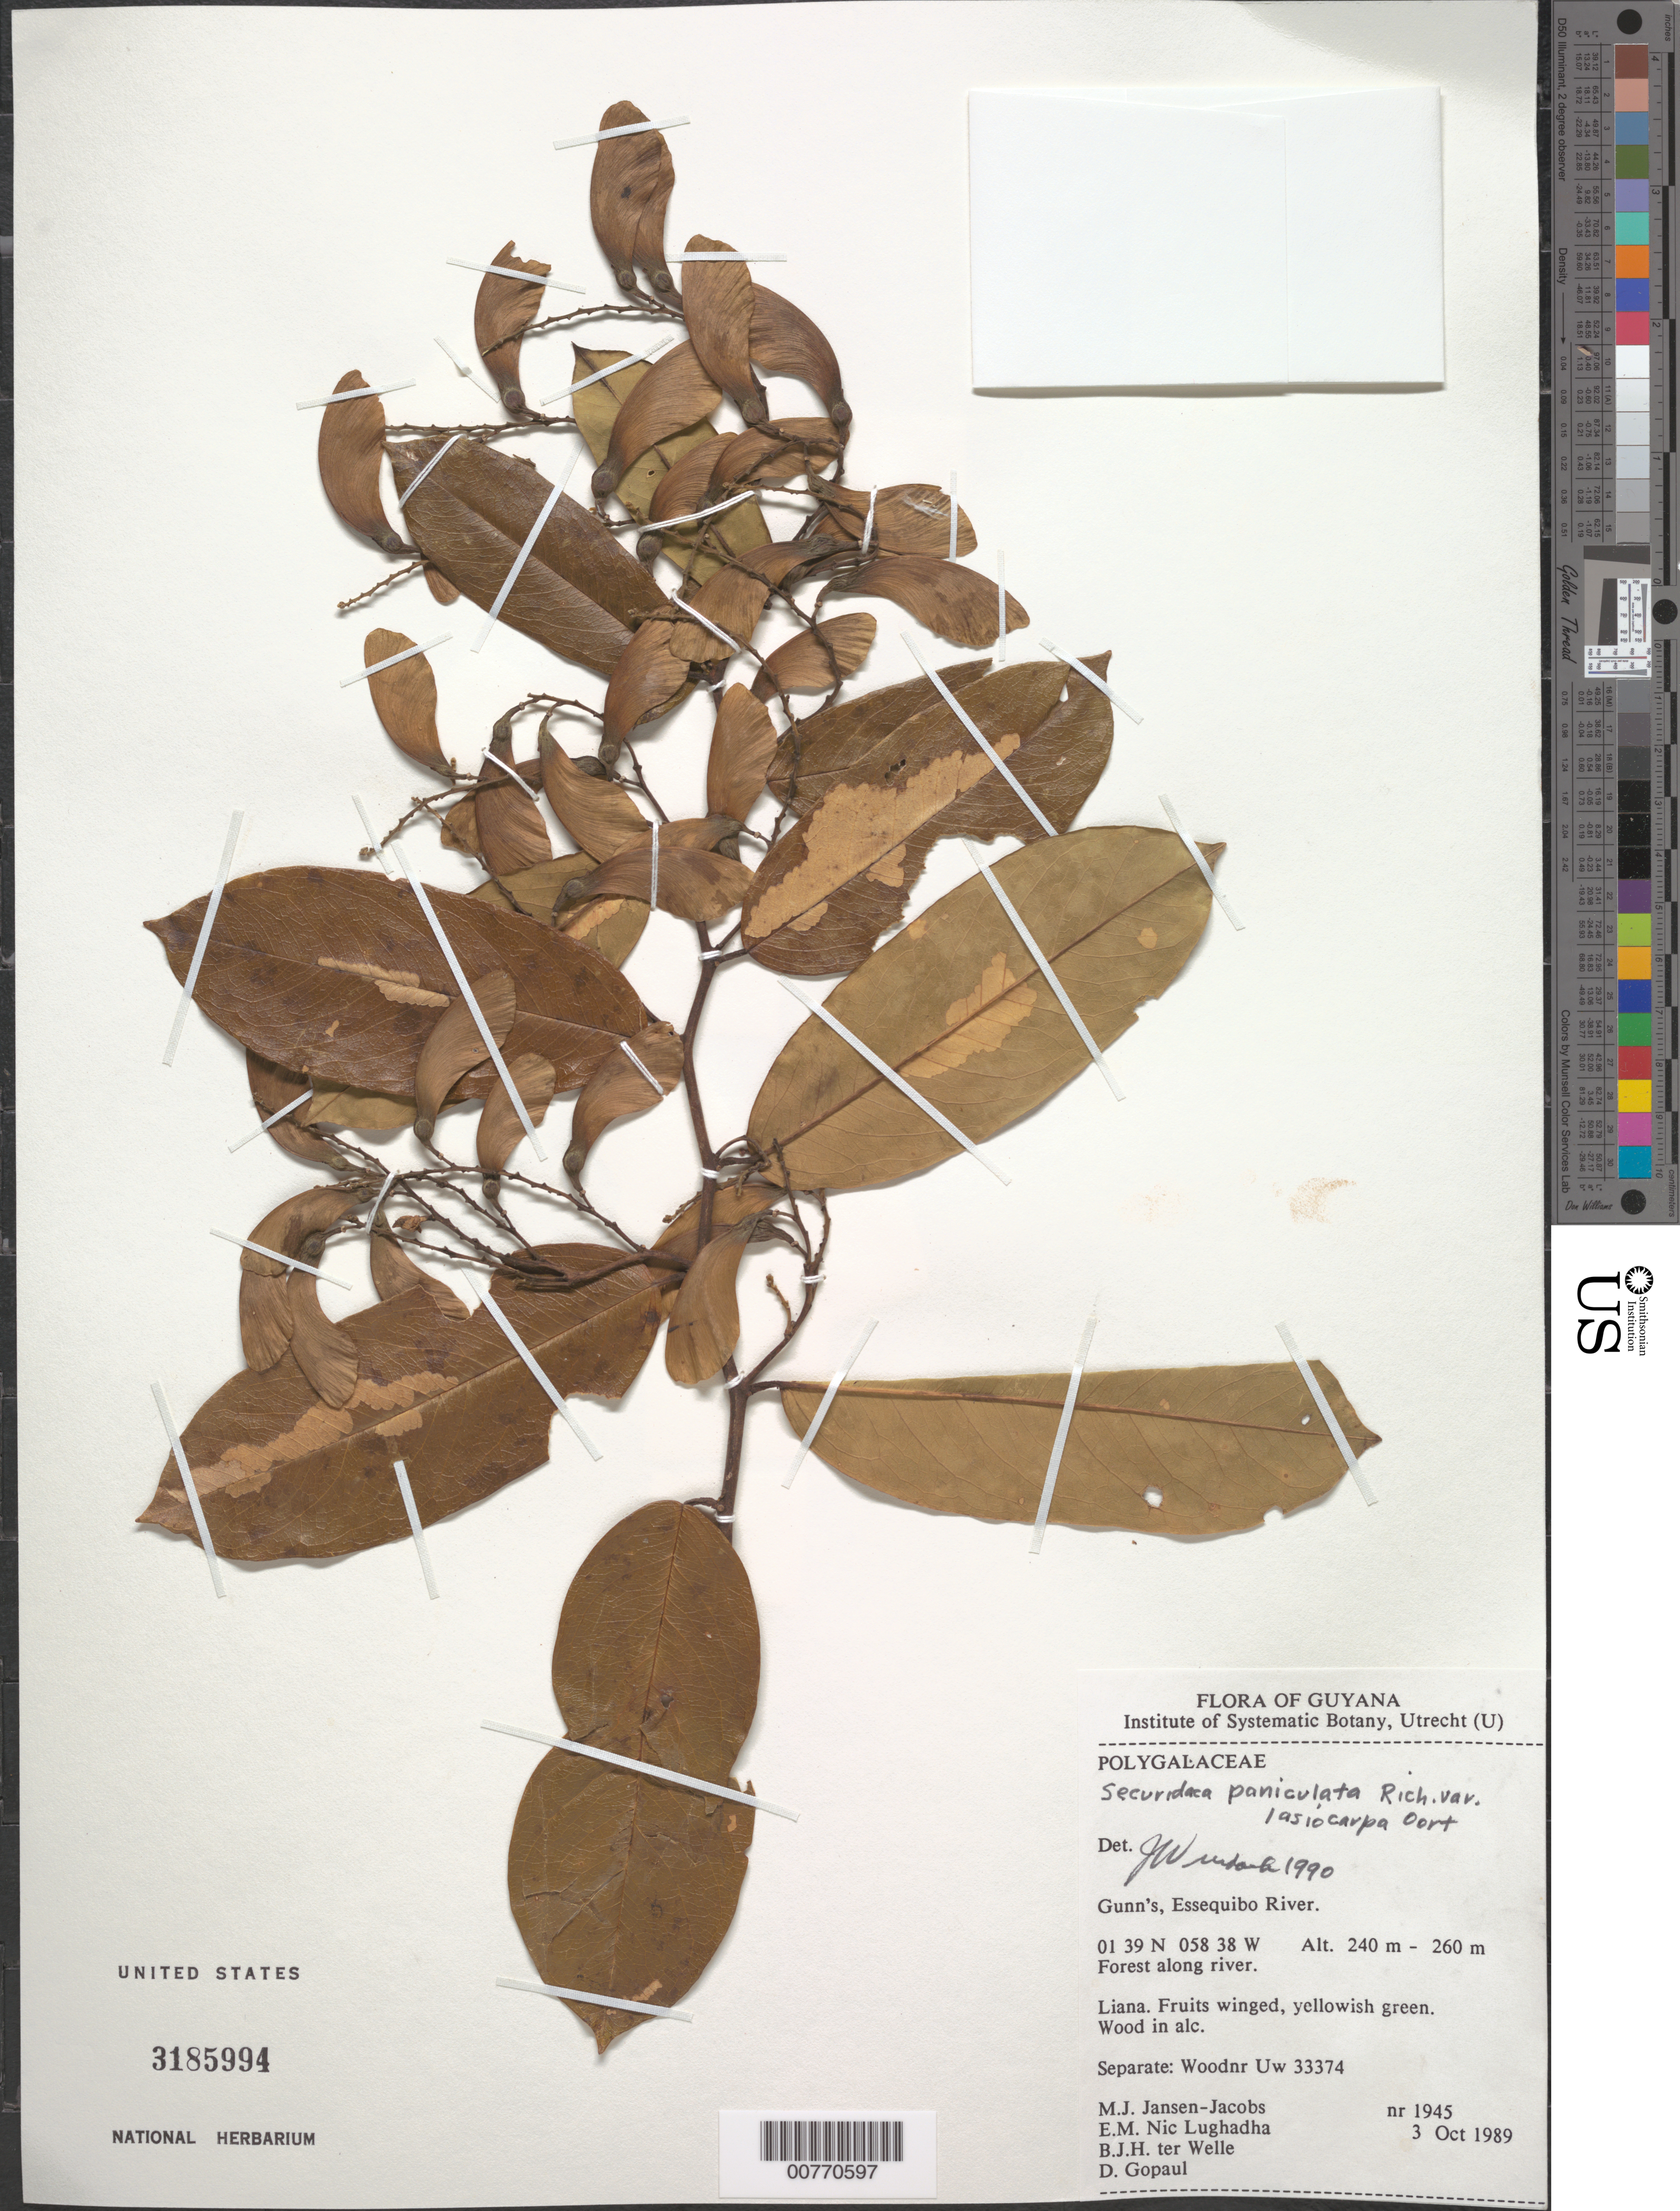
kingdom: Plantae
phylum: Tracheophyta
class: Magnoliopsida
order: Fabales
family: Polygalaceae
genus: Securidaca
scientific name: Securidaca paniculata var. lasiocarpa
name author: Oort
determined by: Wurdack, John J., (US), US (UNITED STATES)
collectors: M. J. Jansen-Jacobs, E. Nic Lughadha, B. Welle & D. Gopaul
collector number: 1945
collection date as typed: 3-Oct-89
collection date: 1989-10-03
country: Guyana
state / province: U. Takutu-U. Essequibo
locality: Gunn's, Essequibo River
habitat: Forest along river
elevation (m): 240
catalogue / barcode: US 3185994